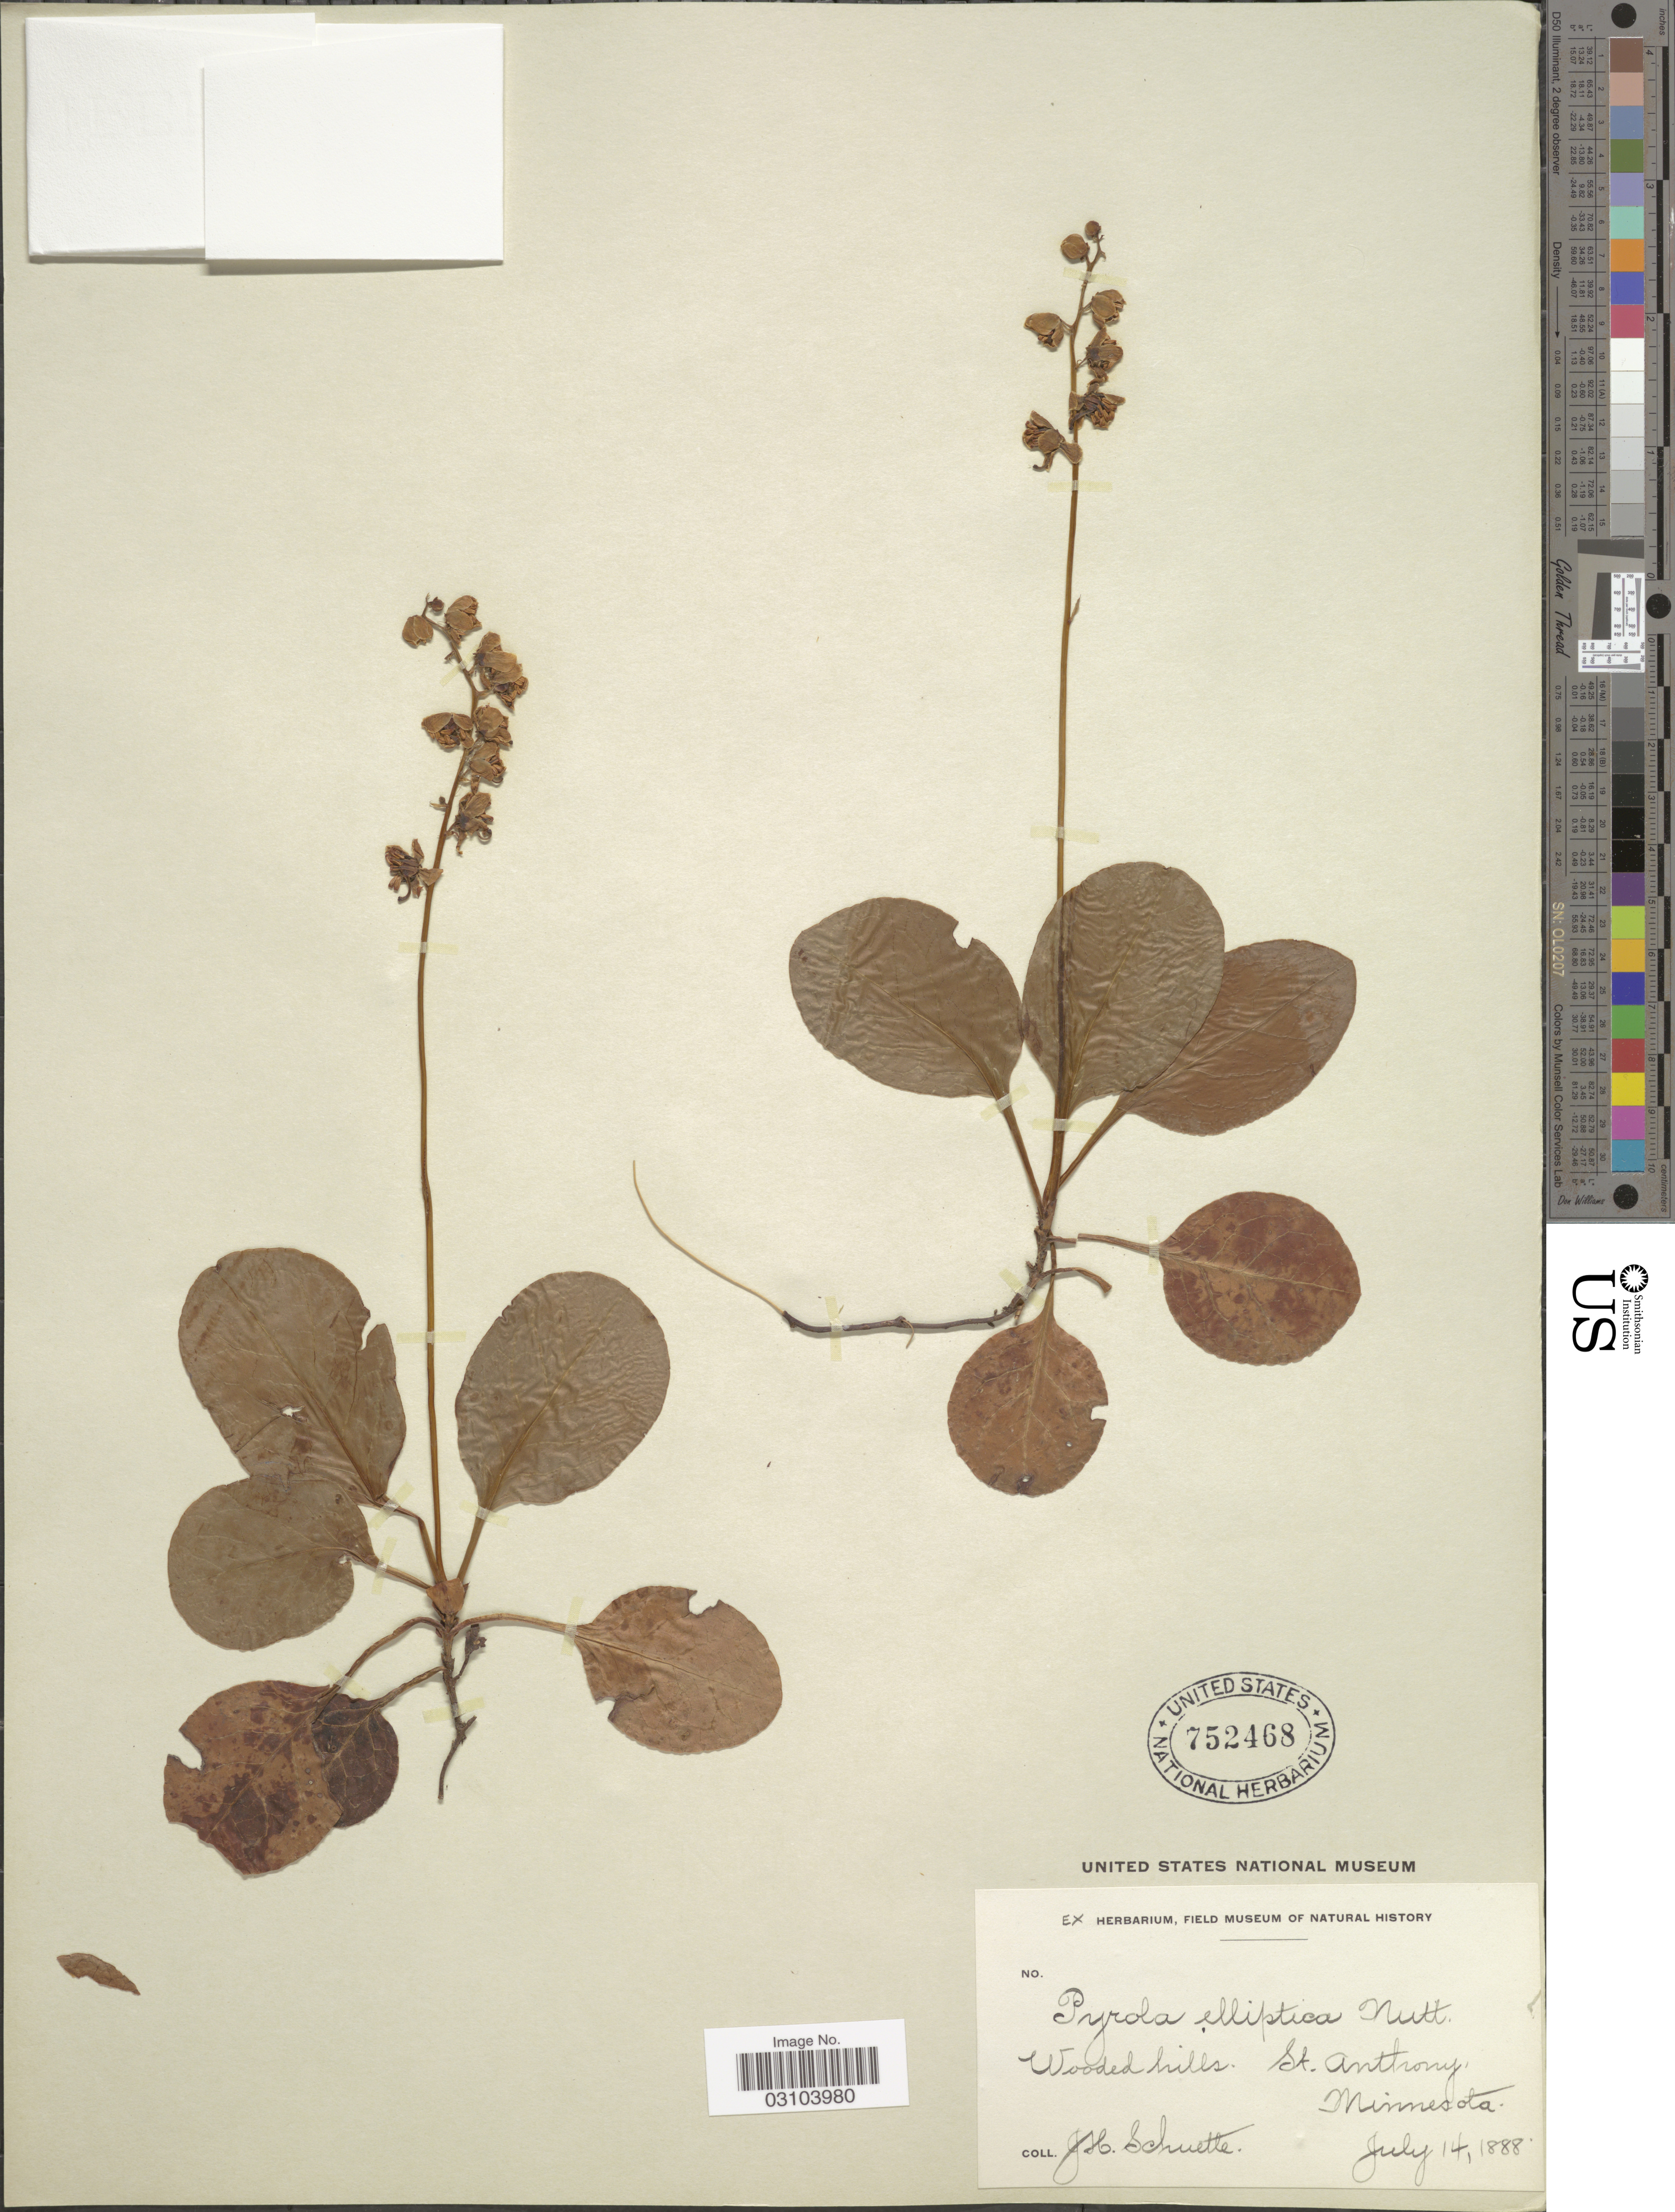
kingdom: Plantae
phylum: Tracheophyta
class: Magnoliopsida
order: Ericales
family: Ericaceae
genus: Pyrola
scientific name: Pyrola elliptica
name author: Nutt.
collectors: J. H. Schuette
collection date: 1888-07-14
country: United States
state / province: Minnesota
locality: St. Anthony.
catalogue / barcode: US 752468